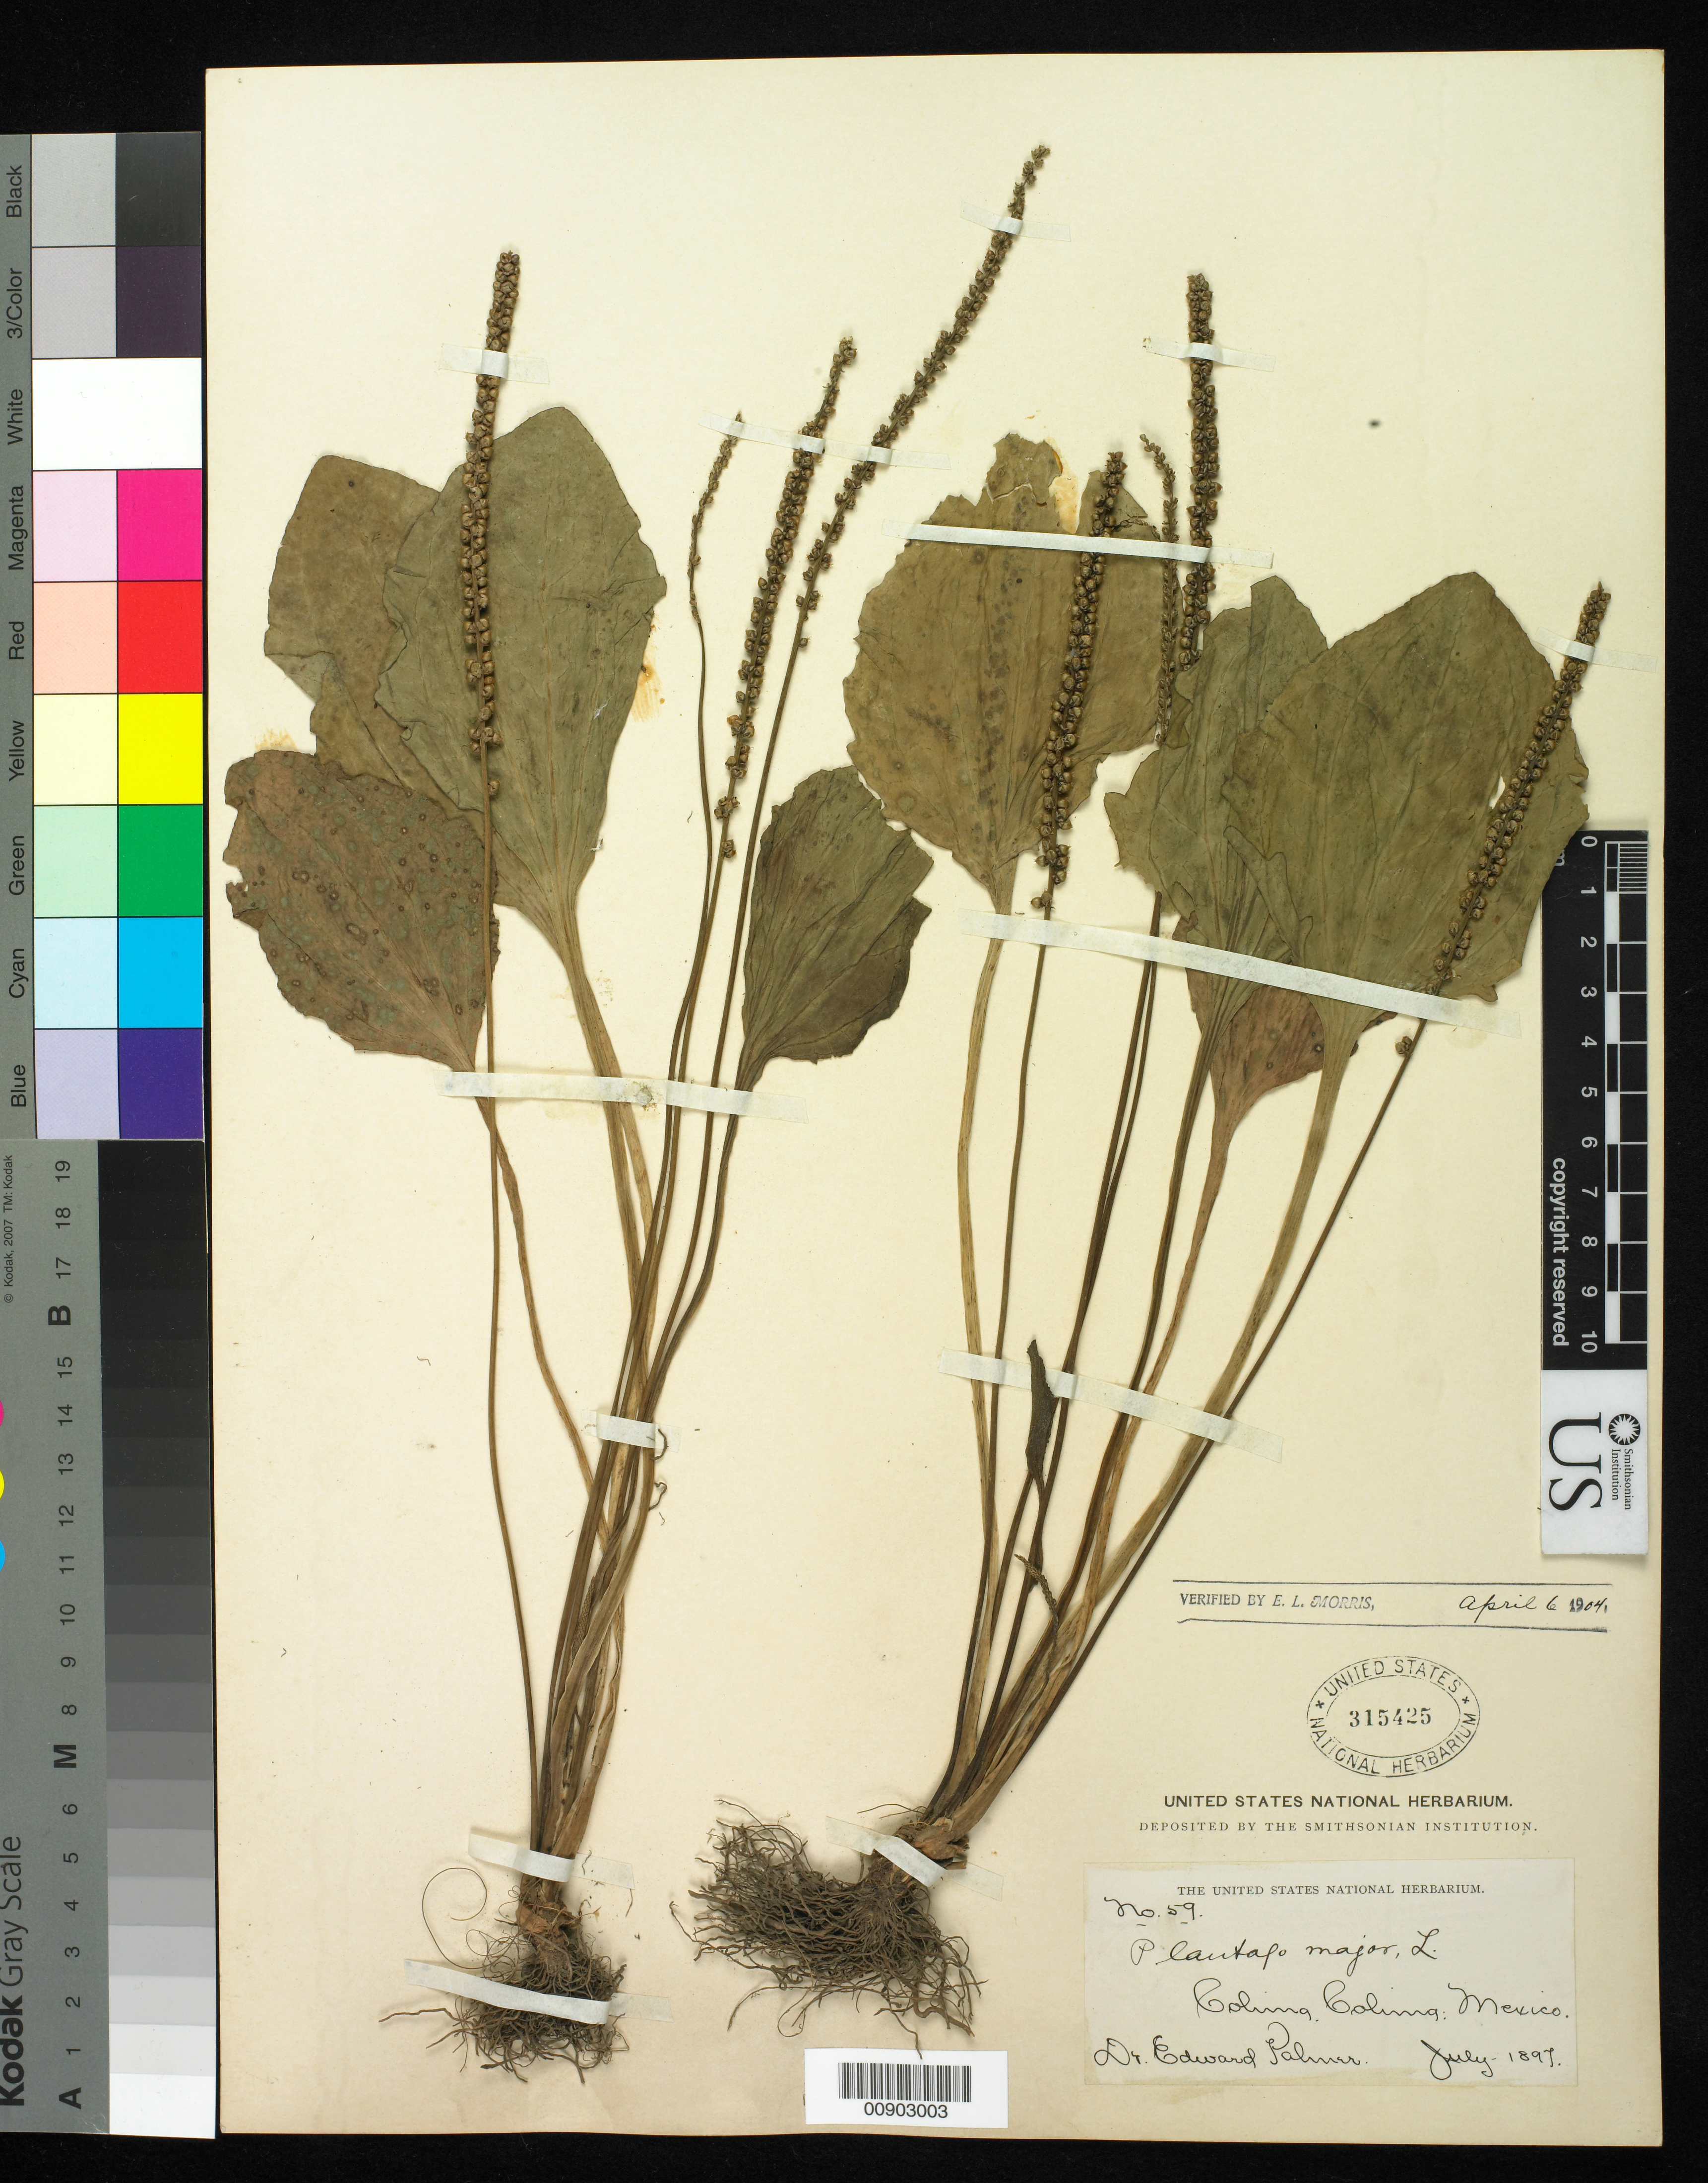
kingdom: Plantae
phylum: Tracheophyta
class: Magnoliopsida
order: Lamiales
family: Plantaginaceae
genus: Plantago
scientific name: Plantago major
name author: L.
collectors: E. Palmer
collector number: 59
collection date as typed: Jul 1897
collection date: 1897-07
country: Mexico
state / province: Colima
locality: Colima, Colima.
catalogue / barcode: US 315425